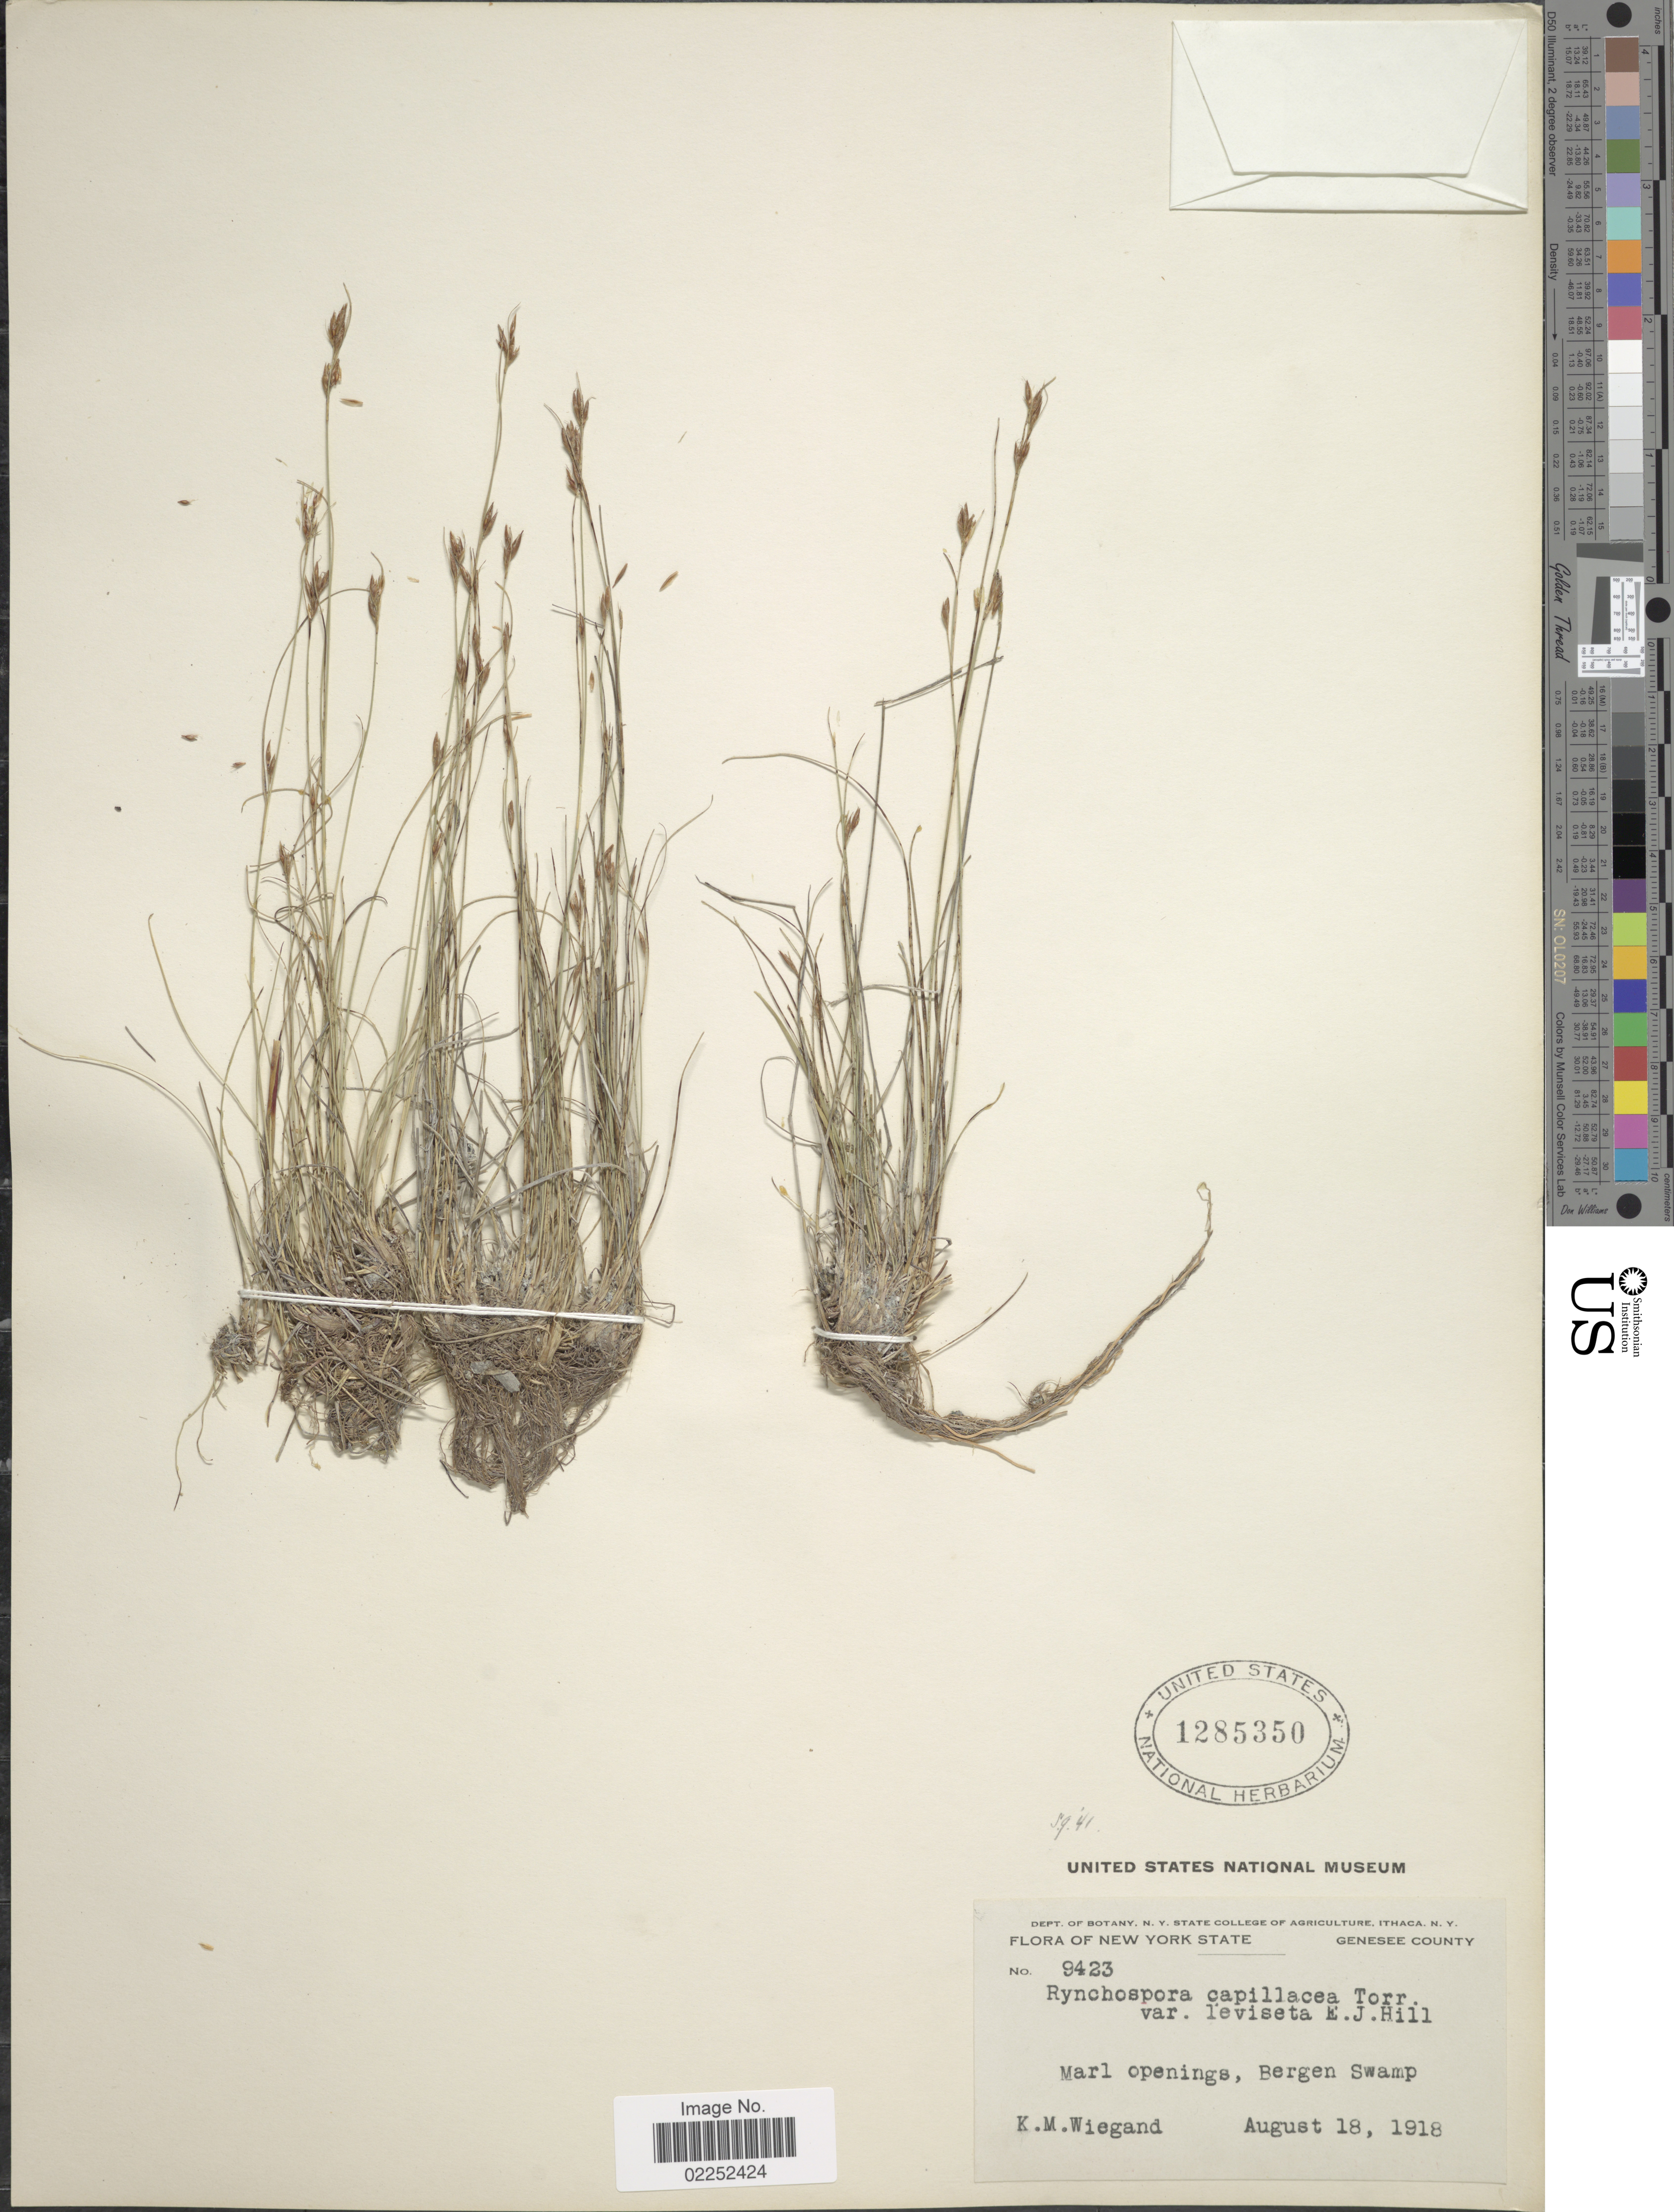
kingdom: Plantae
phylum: Tracheophyta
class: Liliopsida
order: Poales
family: Cyperaceae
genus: Rhynchospora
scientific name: Rhynchospora capillacea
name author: Torr.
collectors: K. M. Wiegand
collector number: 9423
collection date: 1918-08-18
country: United States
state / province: New York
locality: Genesee County, Marl openings, Bergen Swamp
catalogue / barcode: US 1285350